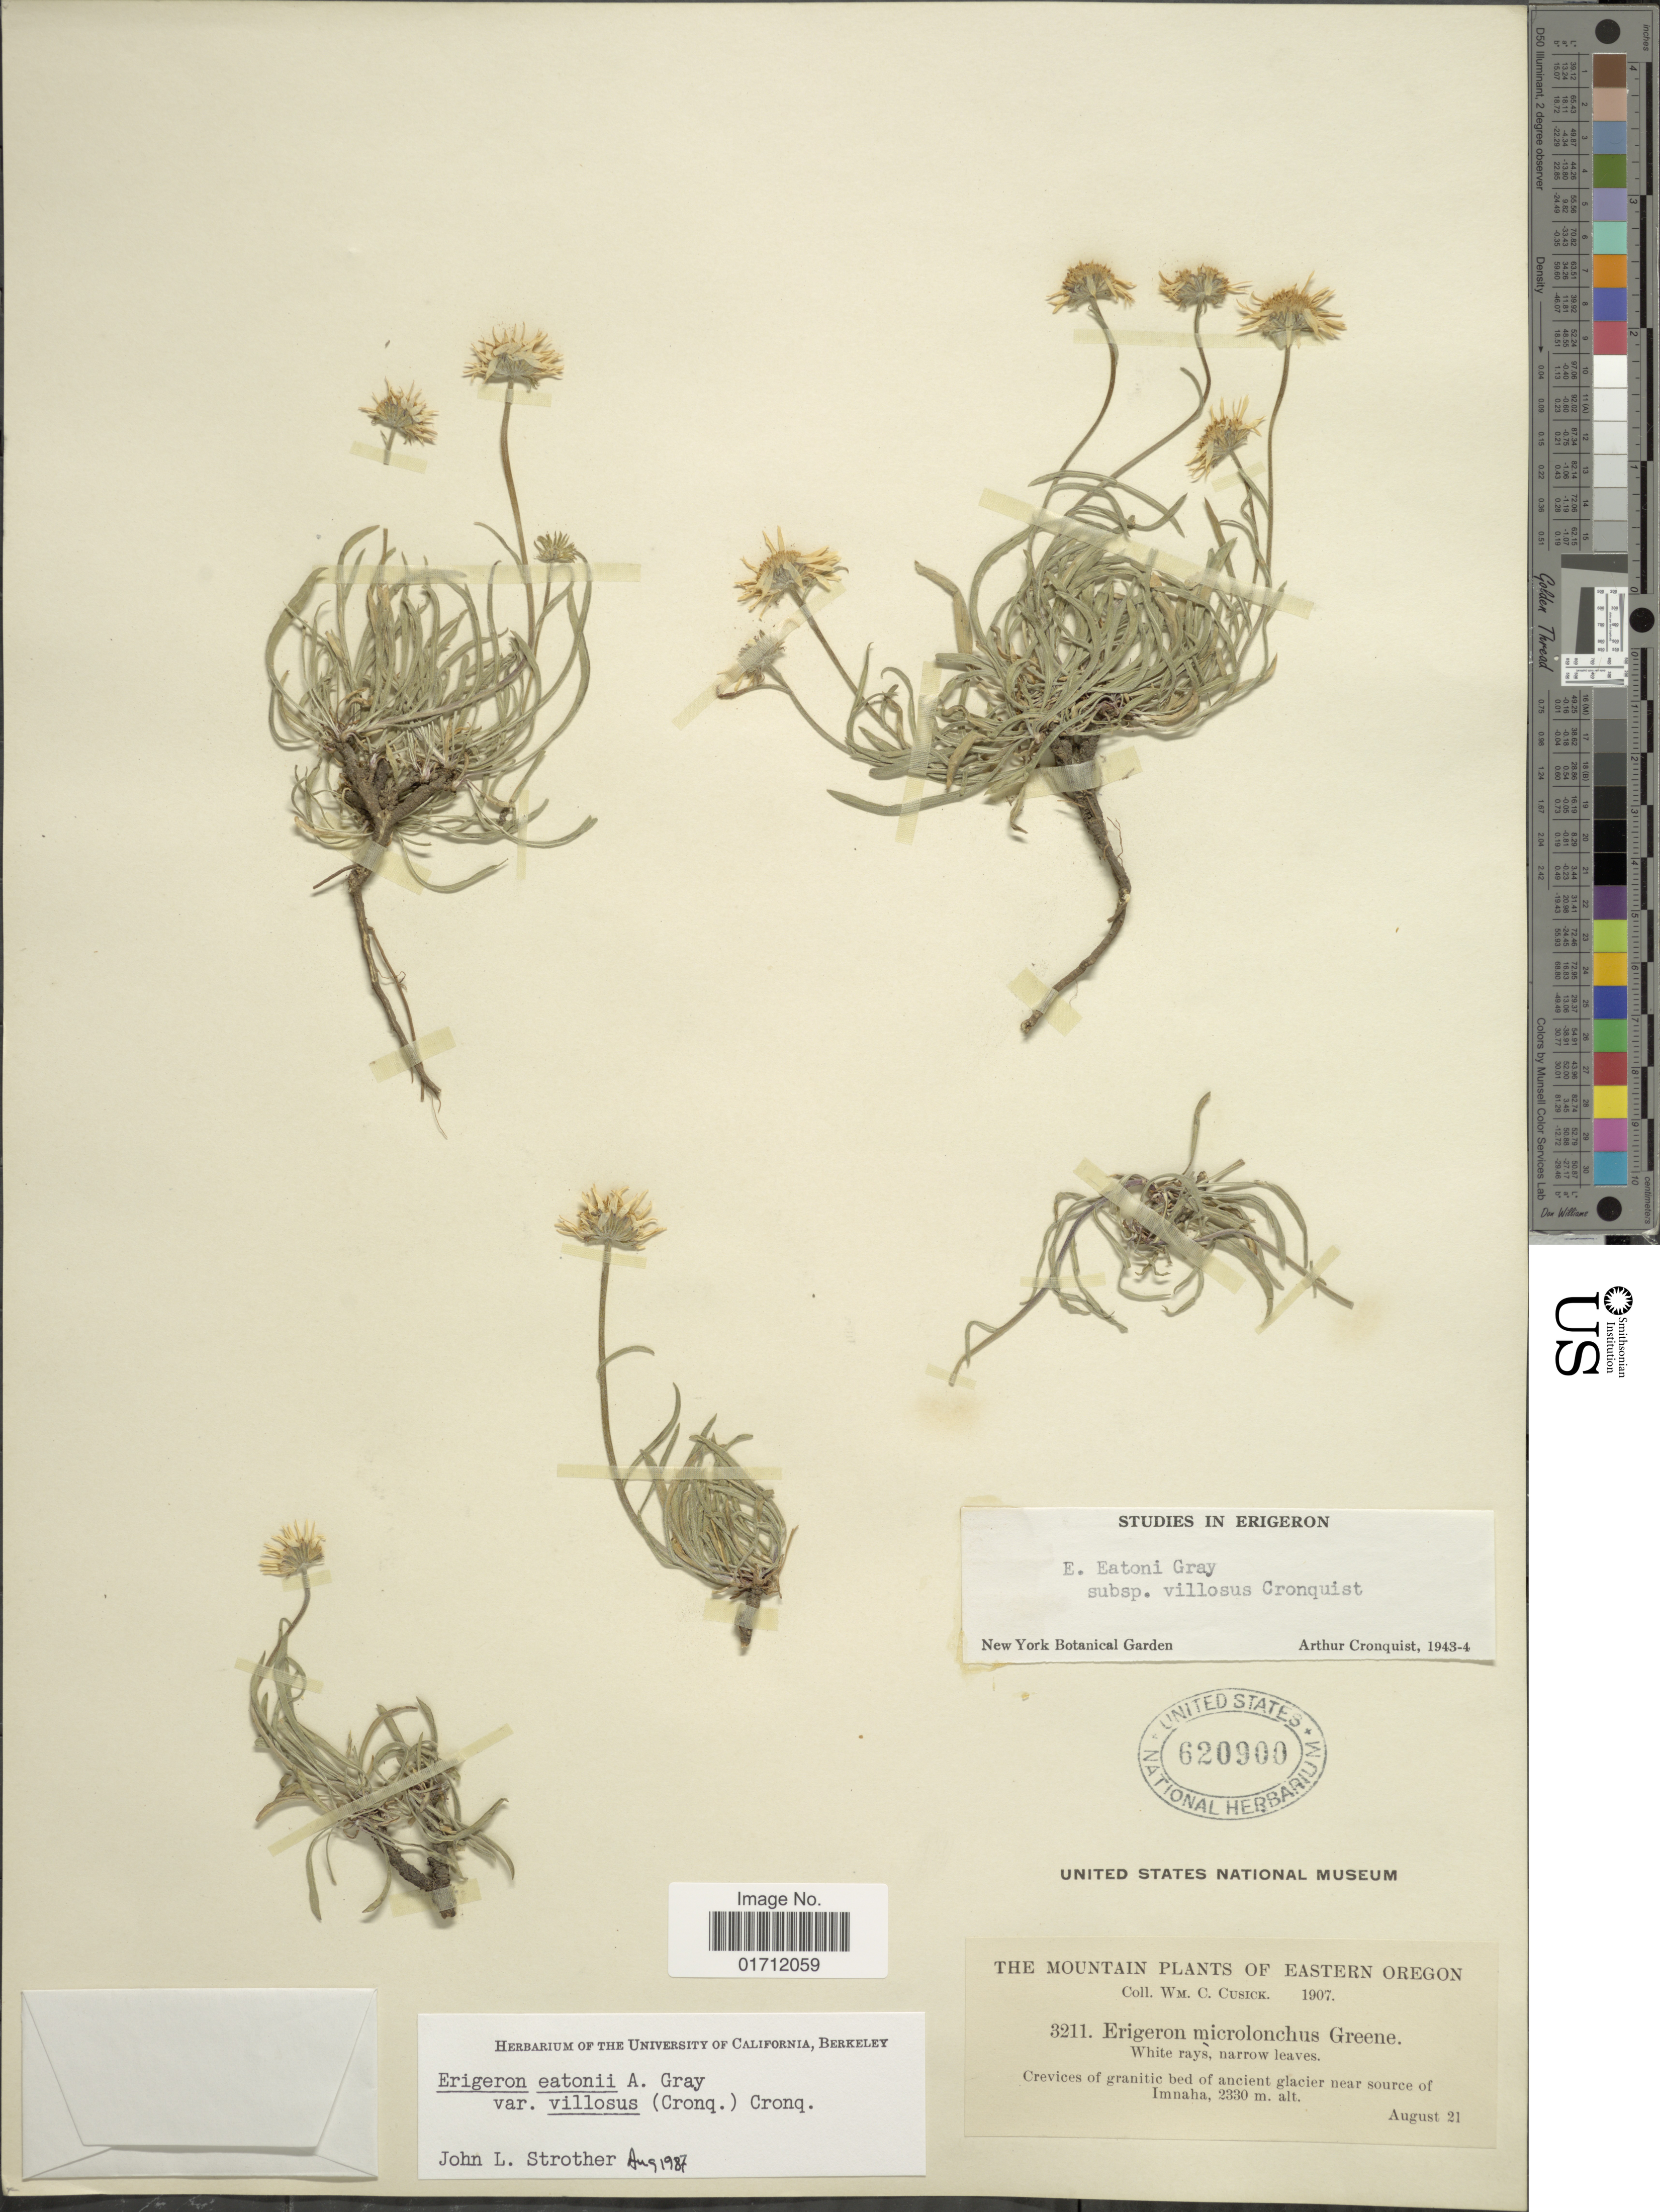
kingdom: Plantae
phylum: Tracheophyta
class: Magnoliopsida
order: Asterales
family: Asteraceae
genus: Erigeron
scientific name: Erigeron eatonii var. villosus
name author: (Cronq.) Cronq.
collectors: W. C. Cusick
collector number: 3211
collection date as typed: Transcribed d/m/y: 21/8/7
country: United States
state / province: Oregon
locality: The Mountains, Eastern Oregon, near source of Imnaha.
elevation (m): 2330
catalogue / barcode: US 620900